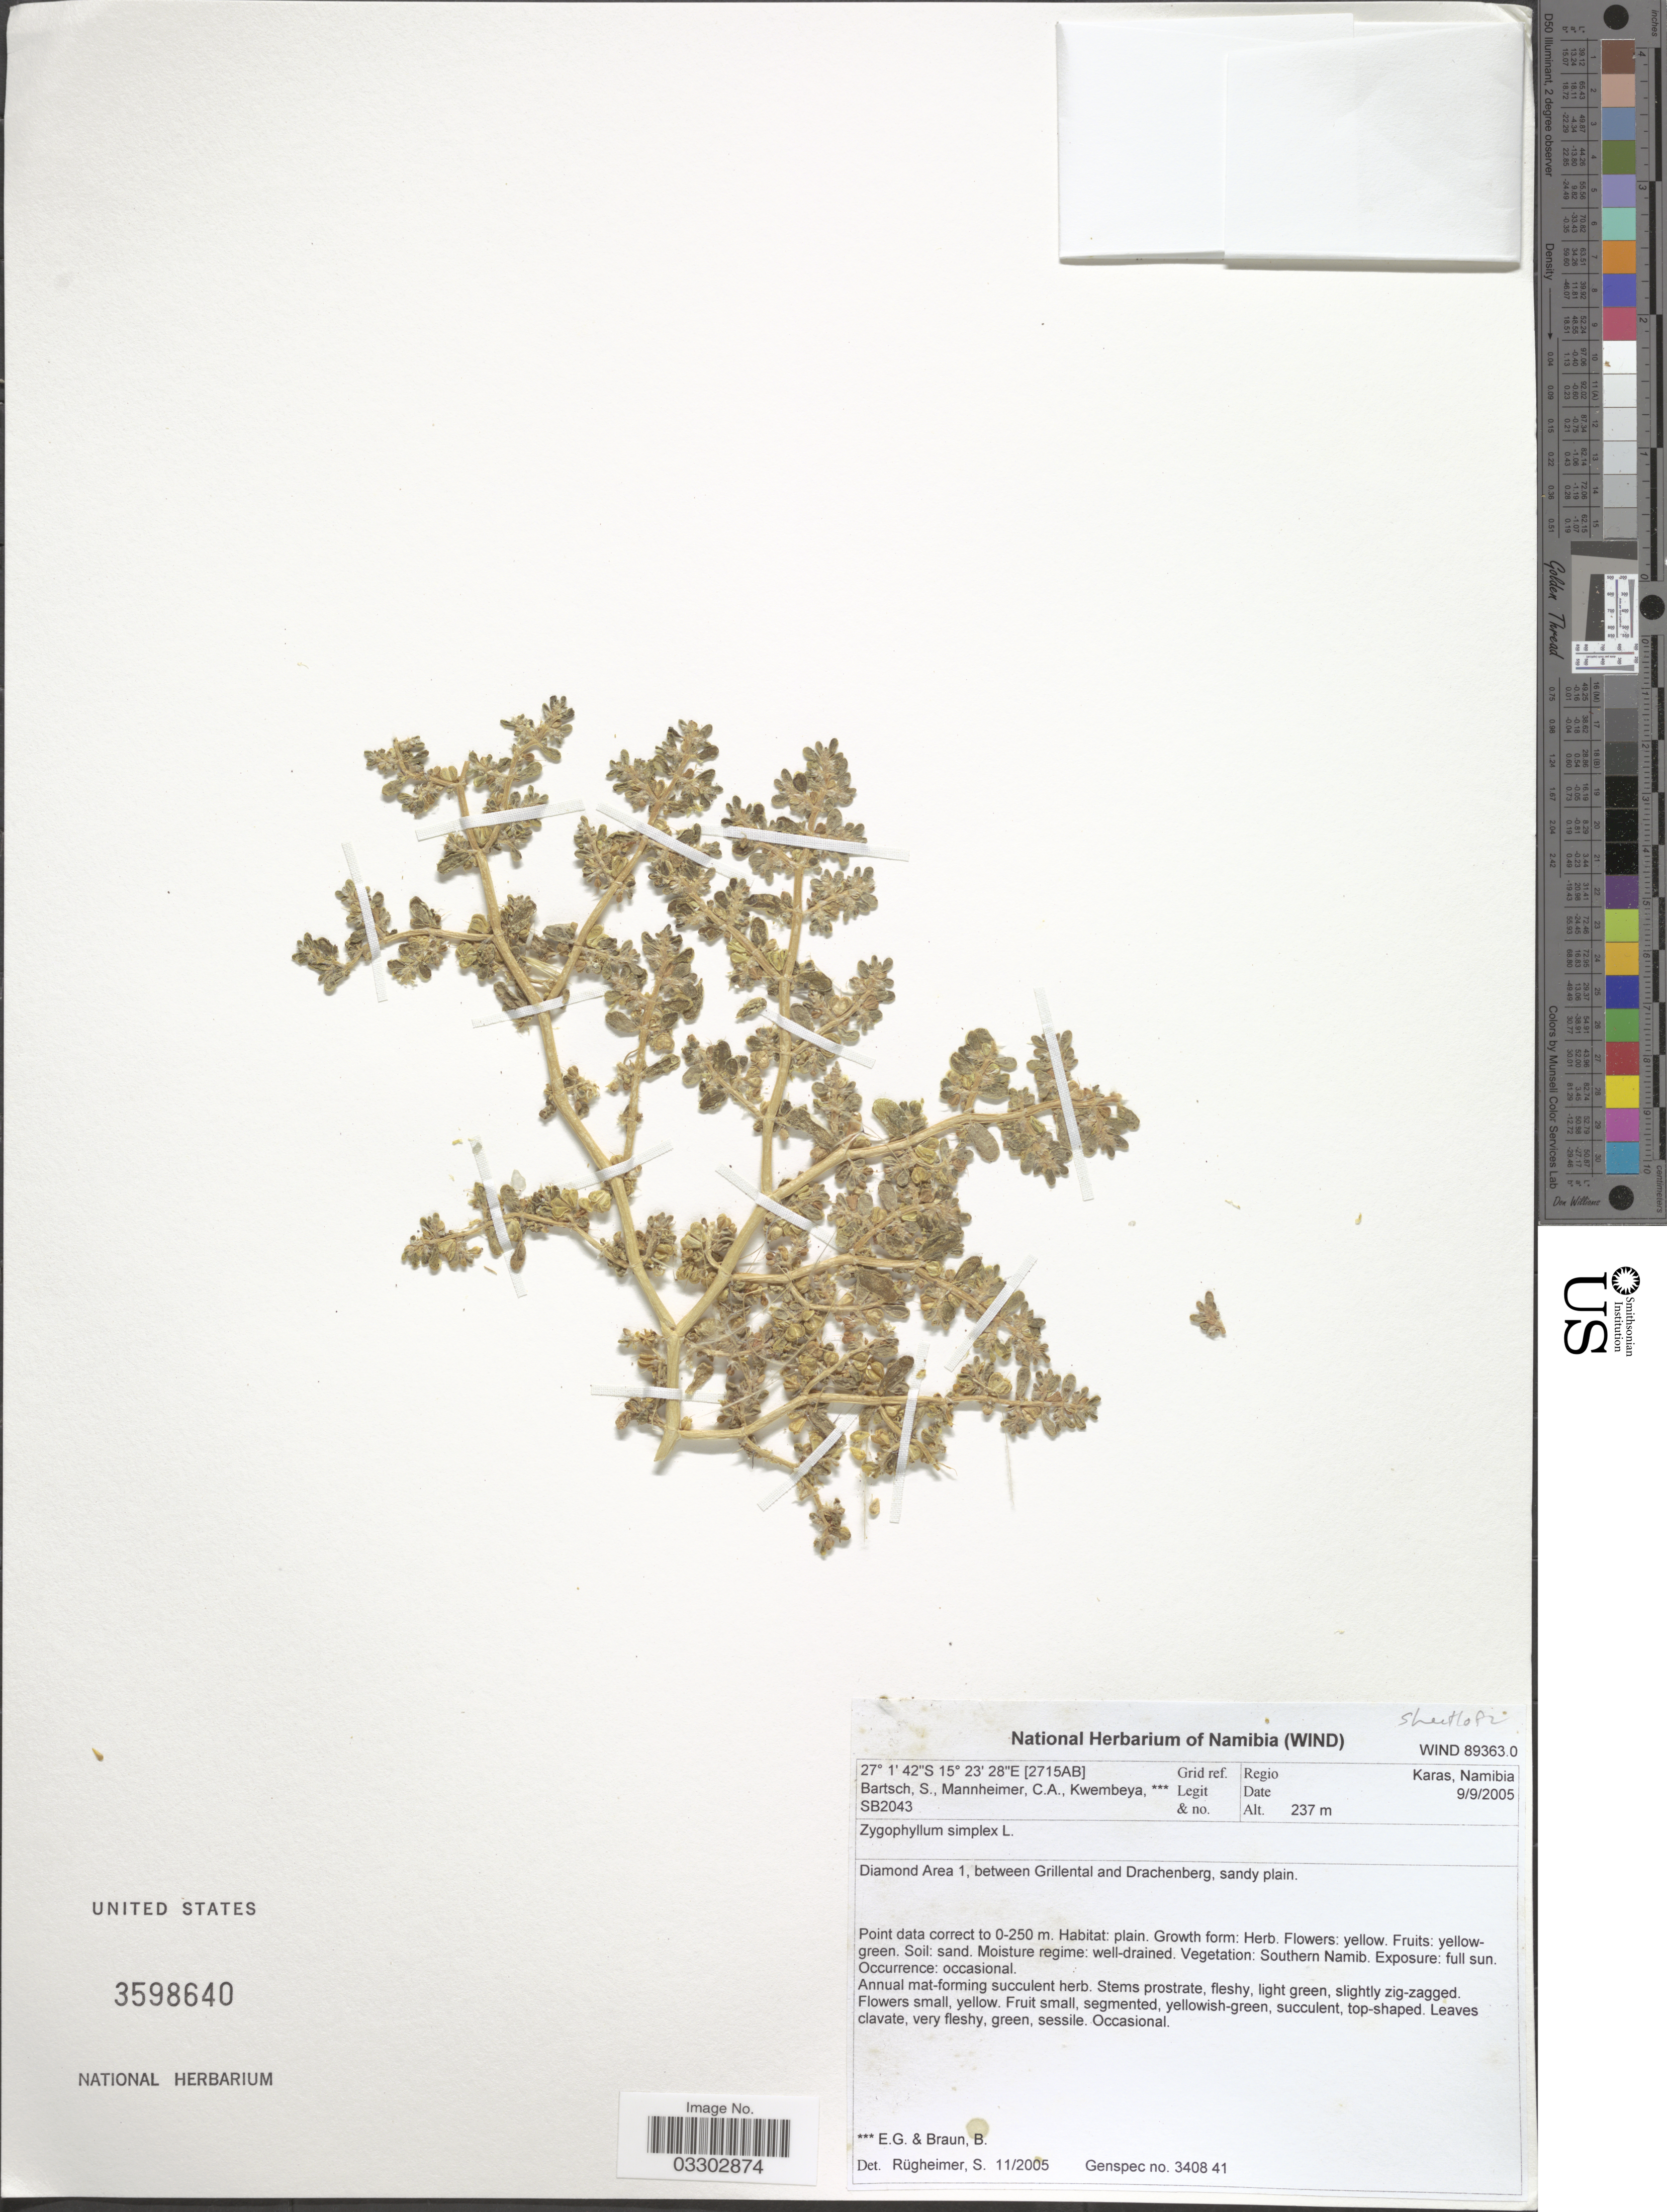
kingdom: Plantae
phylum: Tracheophyta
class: Magnoliopsida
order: Zygophyllales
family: Zygophyllaceae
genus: Zygophyllum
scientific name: Zygophyllum simplex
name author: L.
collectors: S. Bartsch, C. A. Mannheimer & Kwembeya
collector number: SB2043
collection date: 2005-09-09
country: Namibia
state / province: Karas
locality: Grid ref. [2715AB]. Regio Karas, Namibia. Diamond Area 1, between Grillental and Drachenberg.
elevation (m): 237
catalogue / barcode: US 3598640